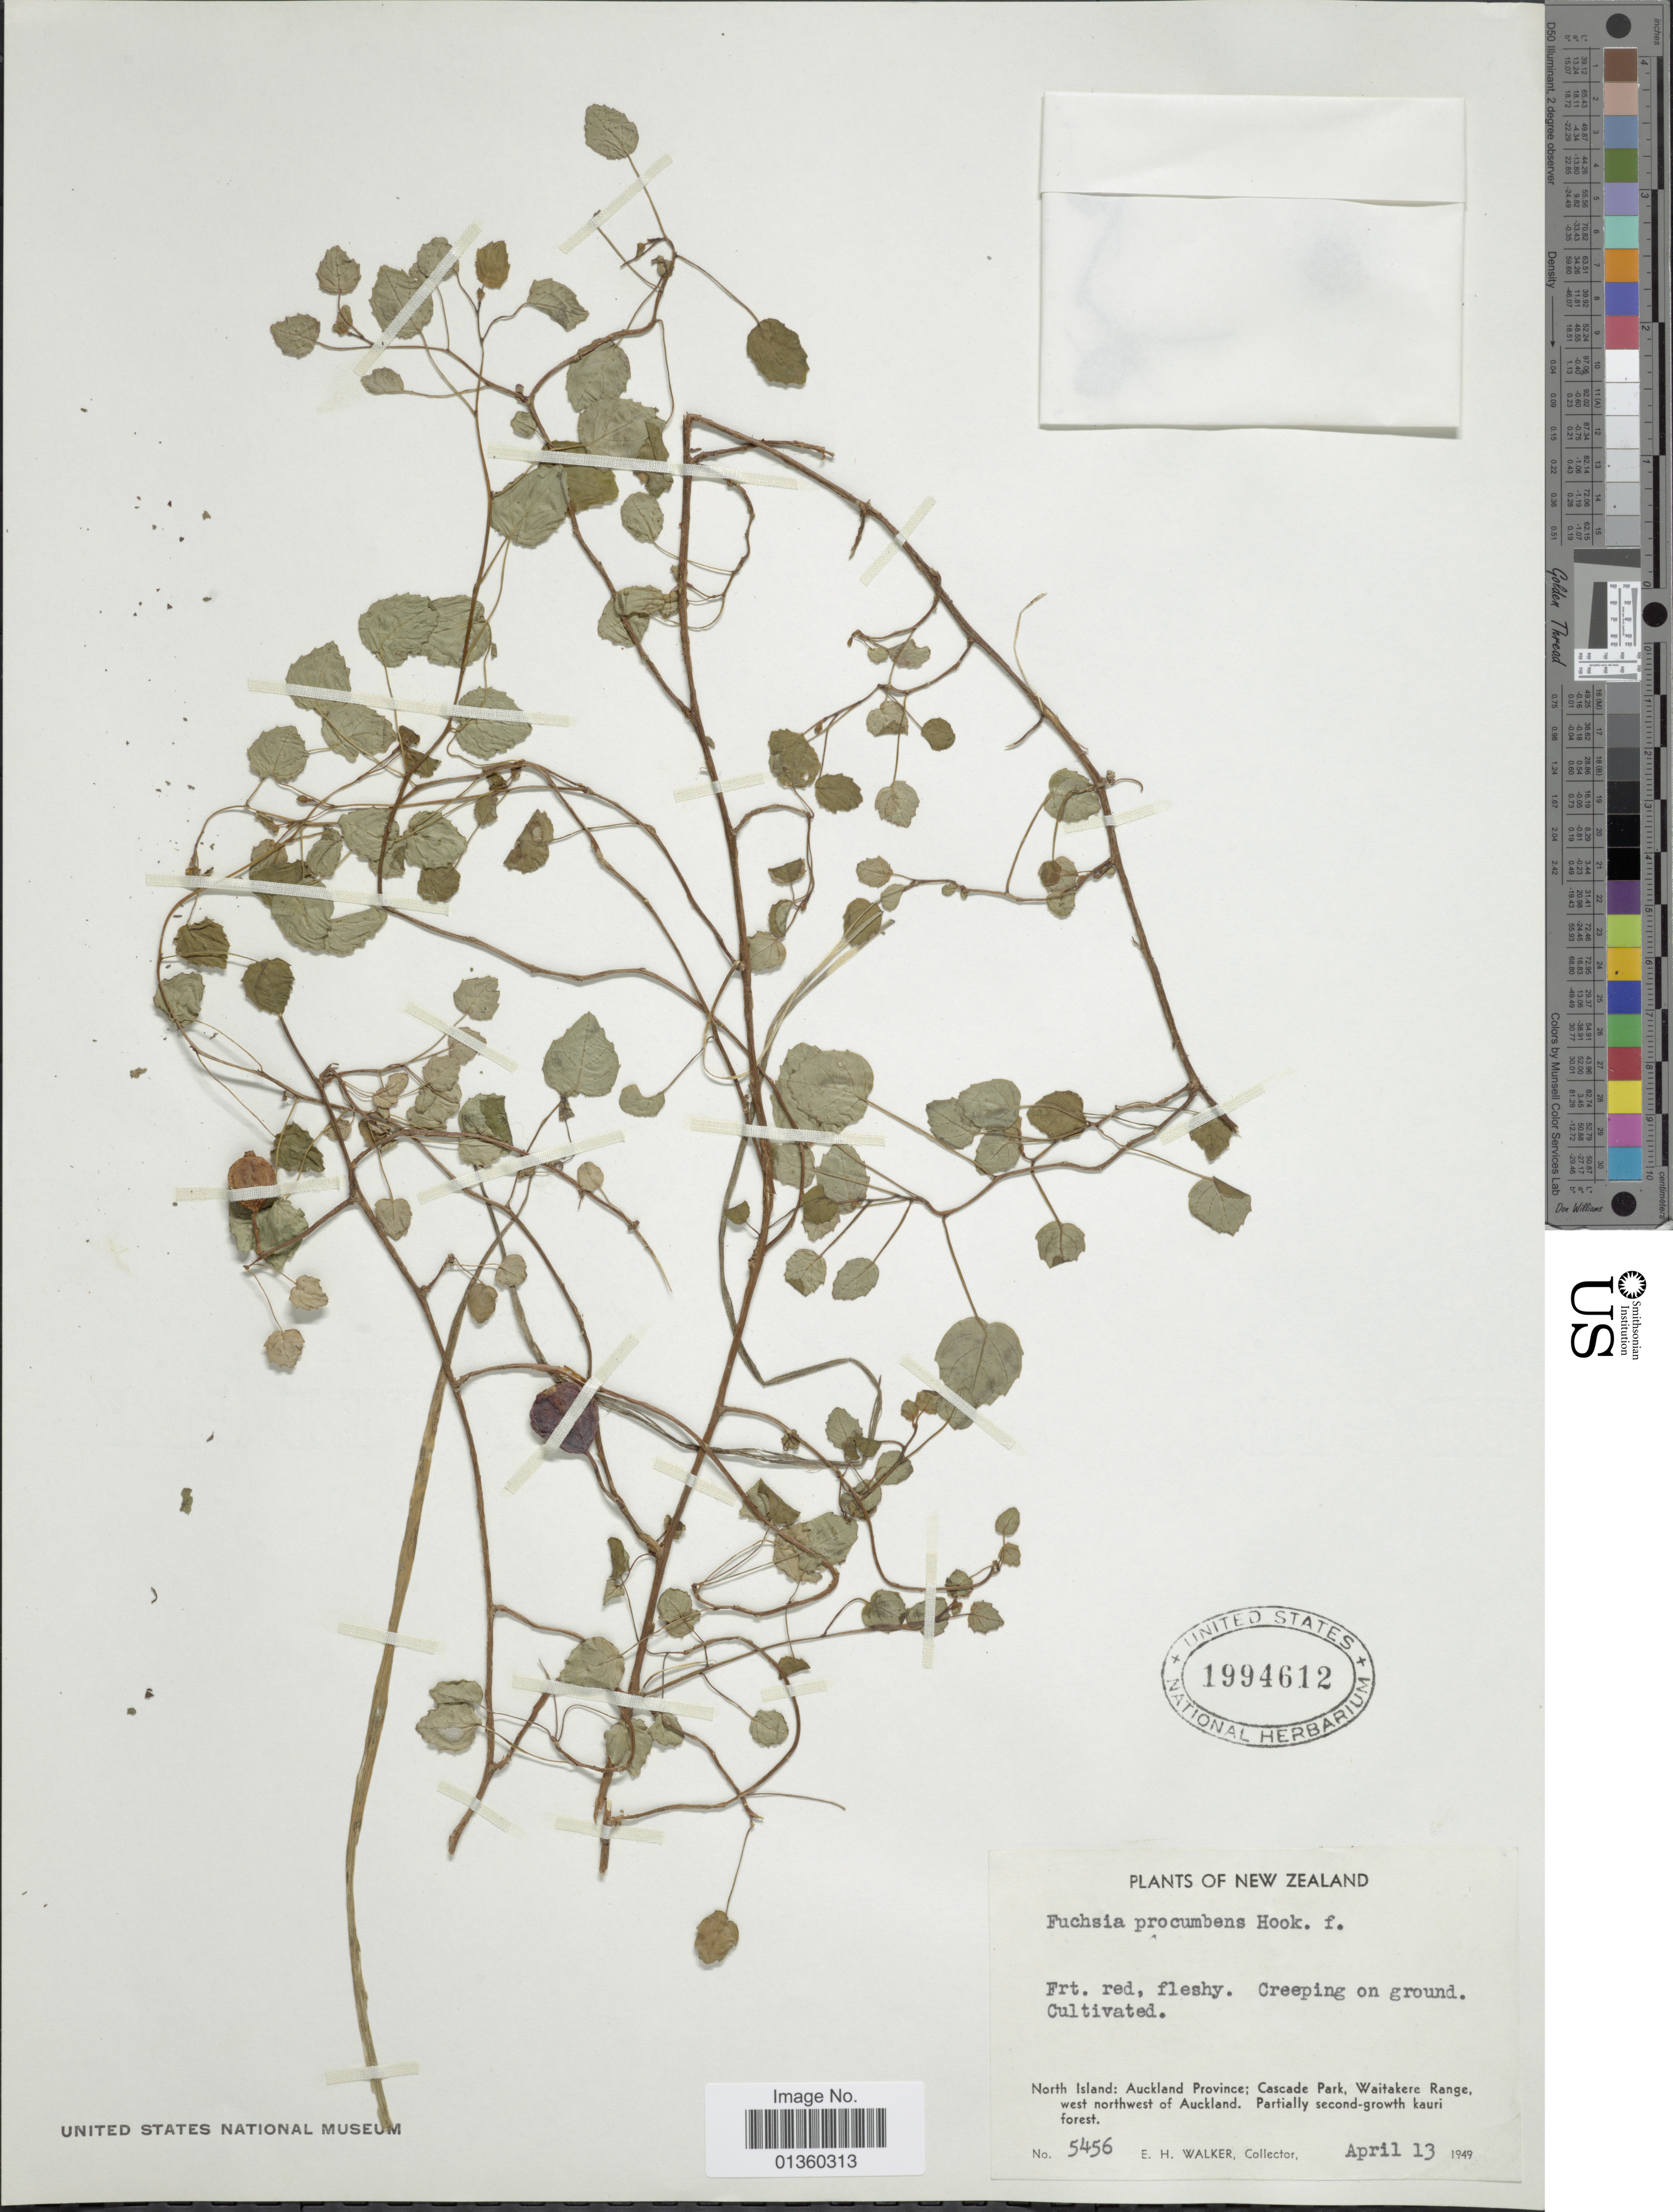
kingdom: Plantae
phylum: Tracheophyta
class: Magnoliopsida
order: Myrtales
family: Onagraceae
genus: Fuchsia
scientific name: Fuchsia procumbens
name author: R. Cunn. ex A. Cunn.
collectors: E. H. Walker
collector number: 5456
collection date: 1949-04-13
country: New Zealand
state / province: Auckland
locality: North Island: Cascade Park, Waitakere Range, west northwest of Auckland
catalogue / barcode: US 1994612